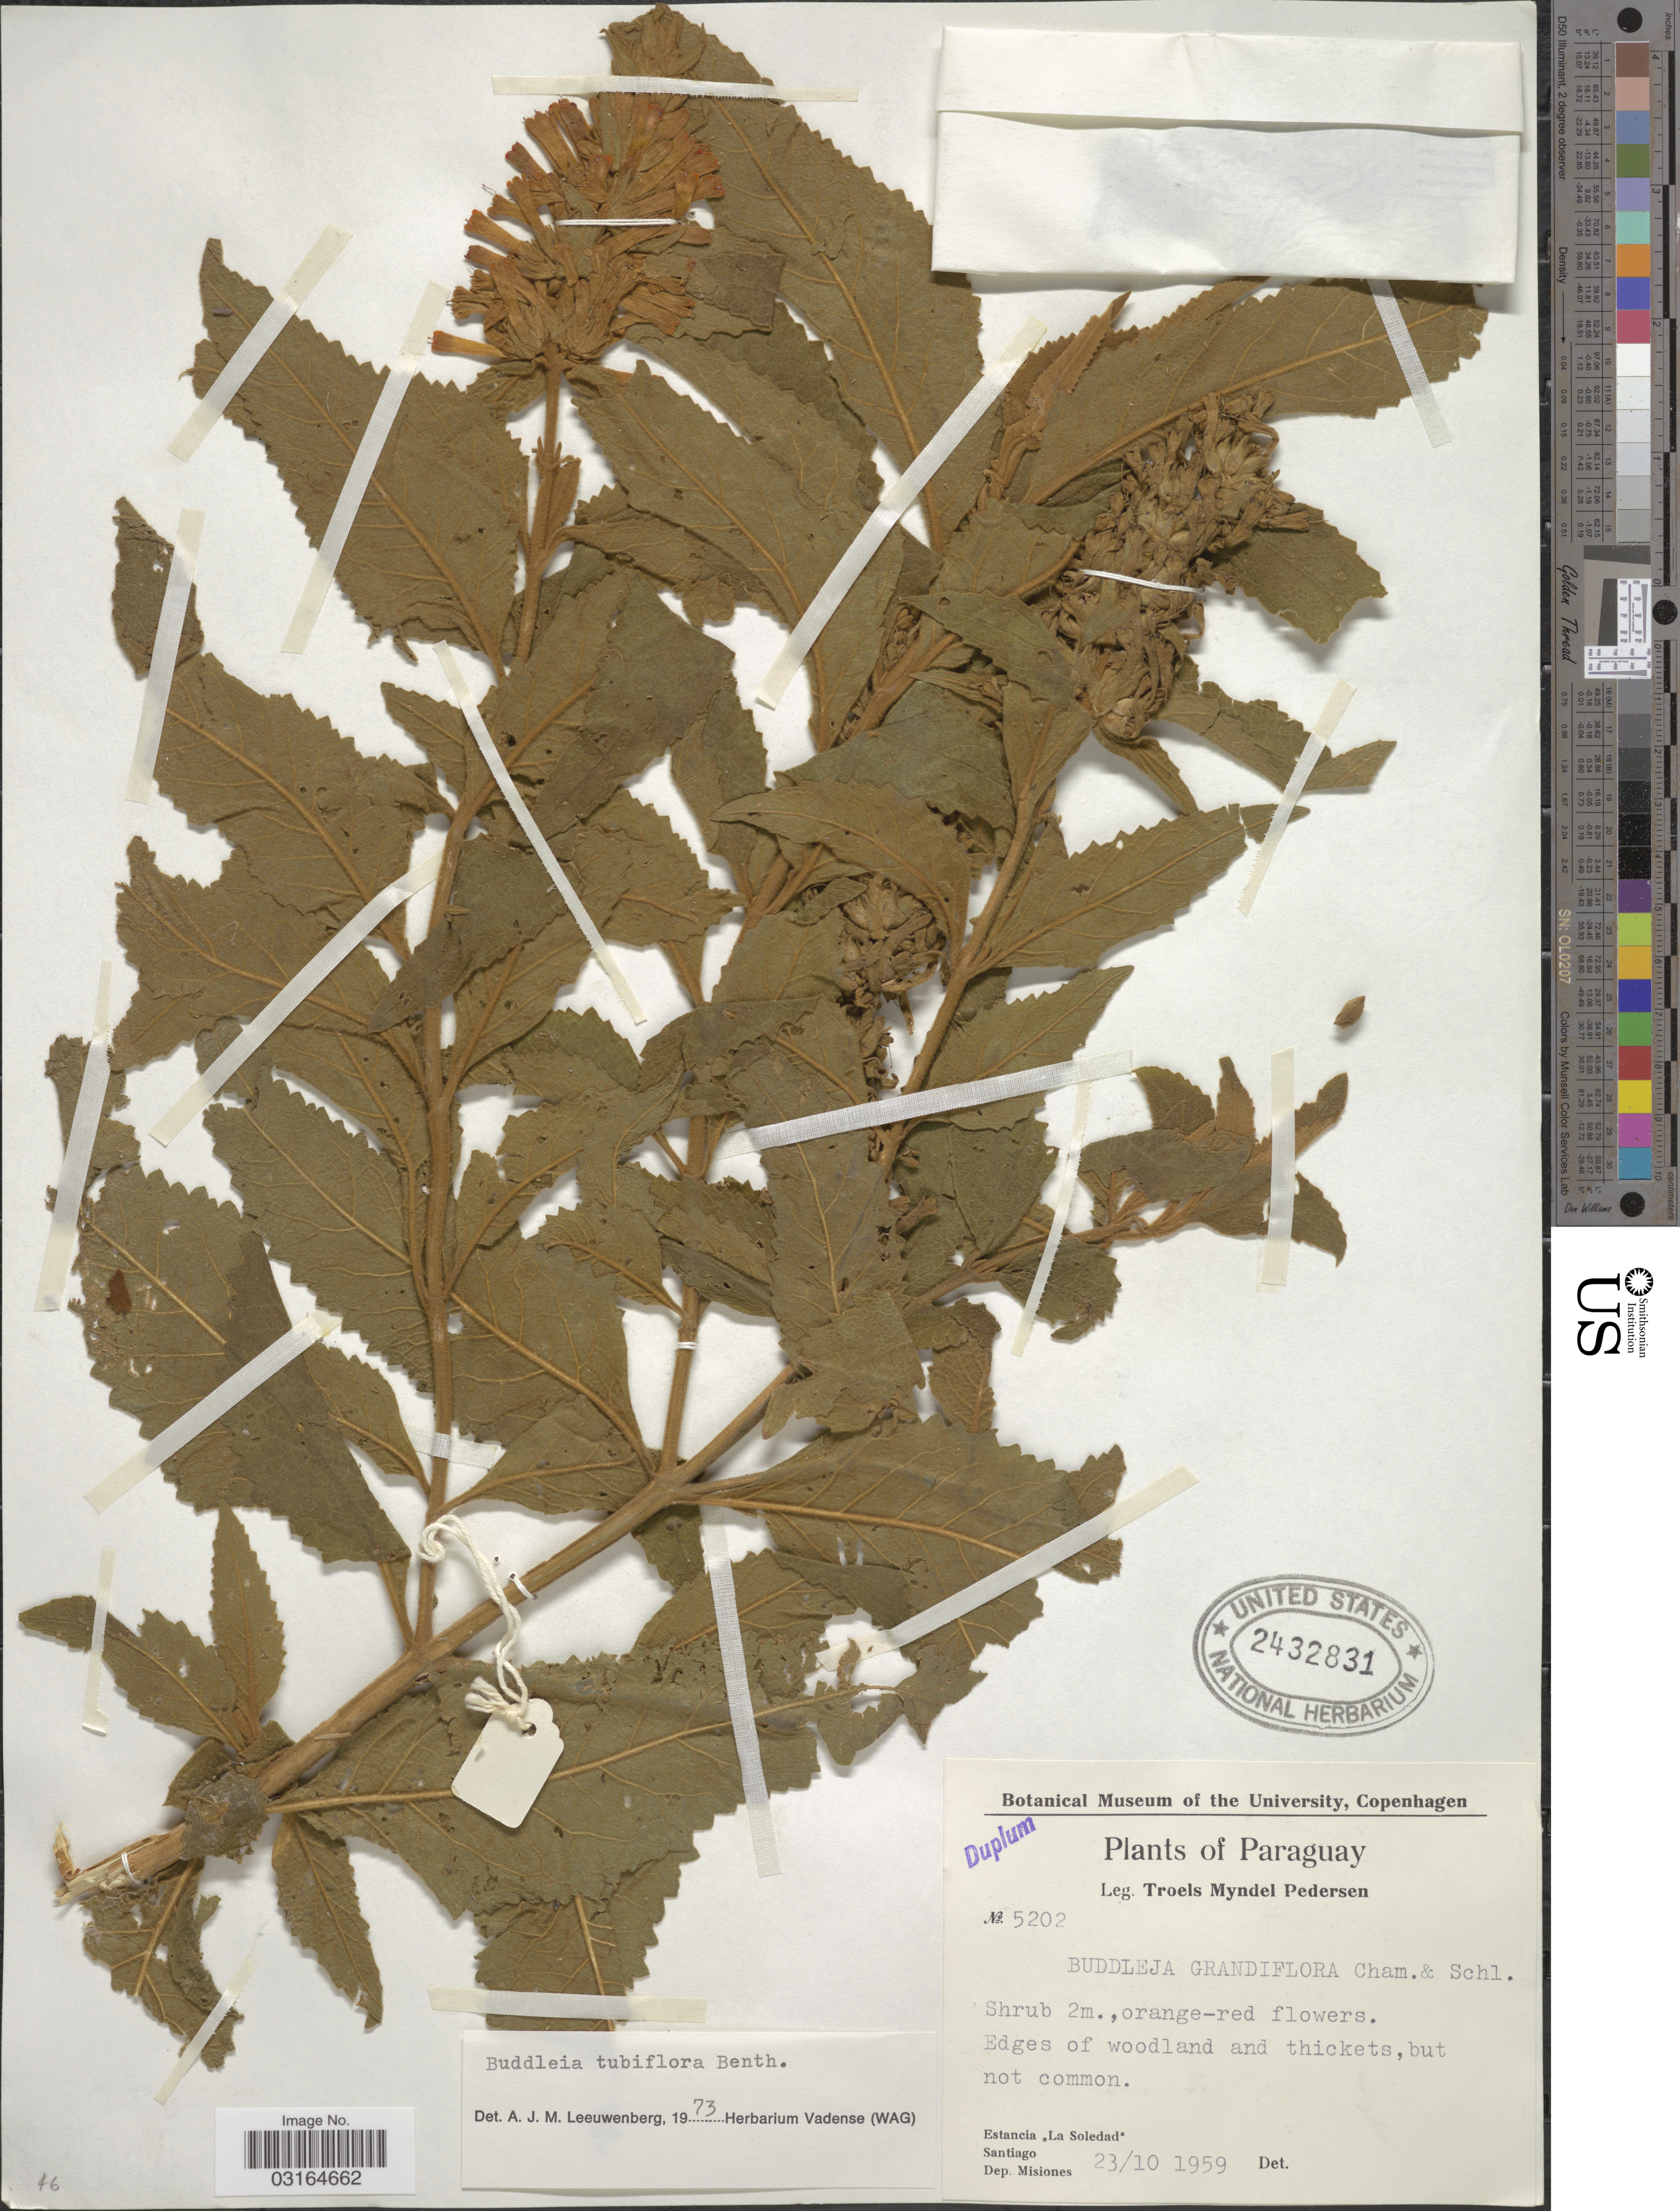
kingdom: Plantae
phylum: Tracheophyta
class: Magnoliopsida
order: Lamiales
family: Scrophulariaceae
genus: Buddleja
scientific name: Buddleja tubiflora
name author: Benth.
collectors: T. Pederson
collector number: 5202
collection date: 1959-10-23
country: Paraguay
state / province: Misiones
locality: Estancia "La Soledad", Santiago, Dep. Misiones.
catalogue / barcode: US 2432831